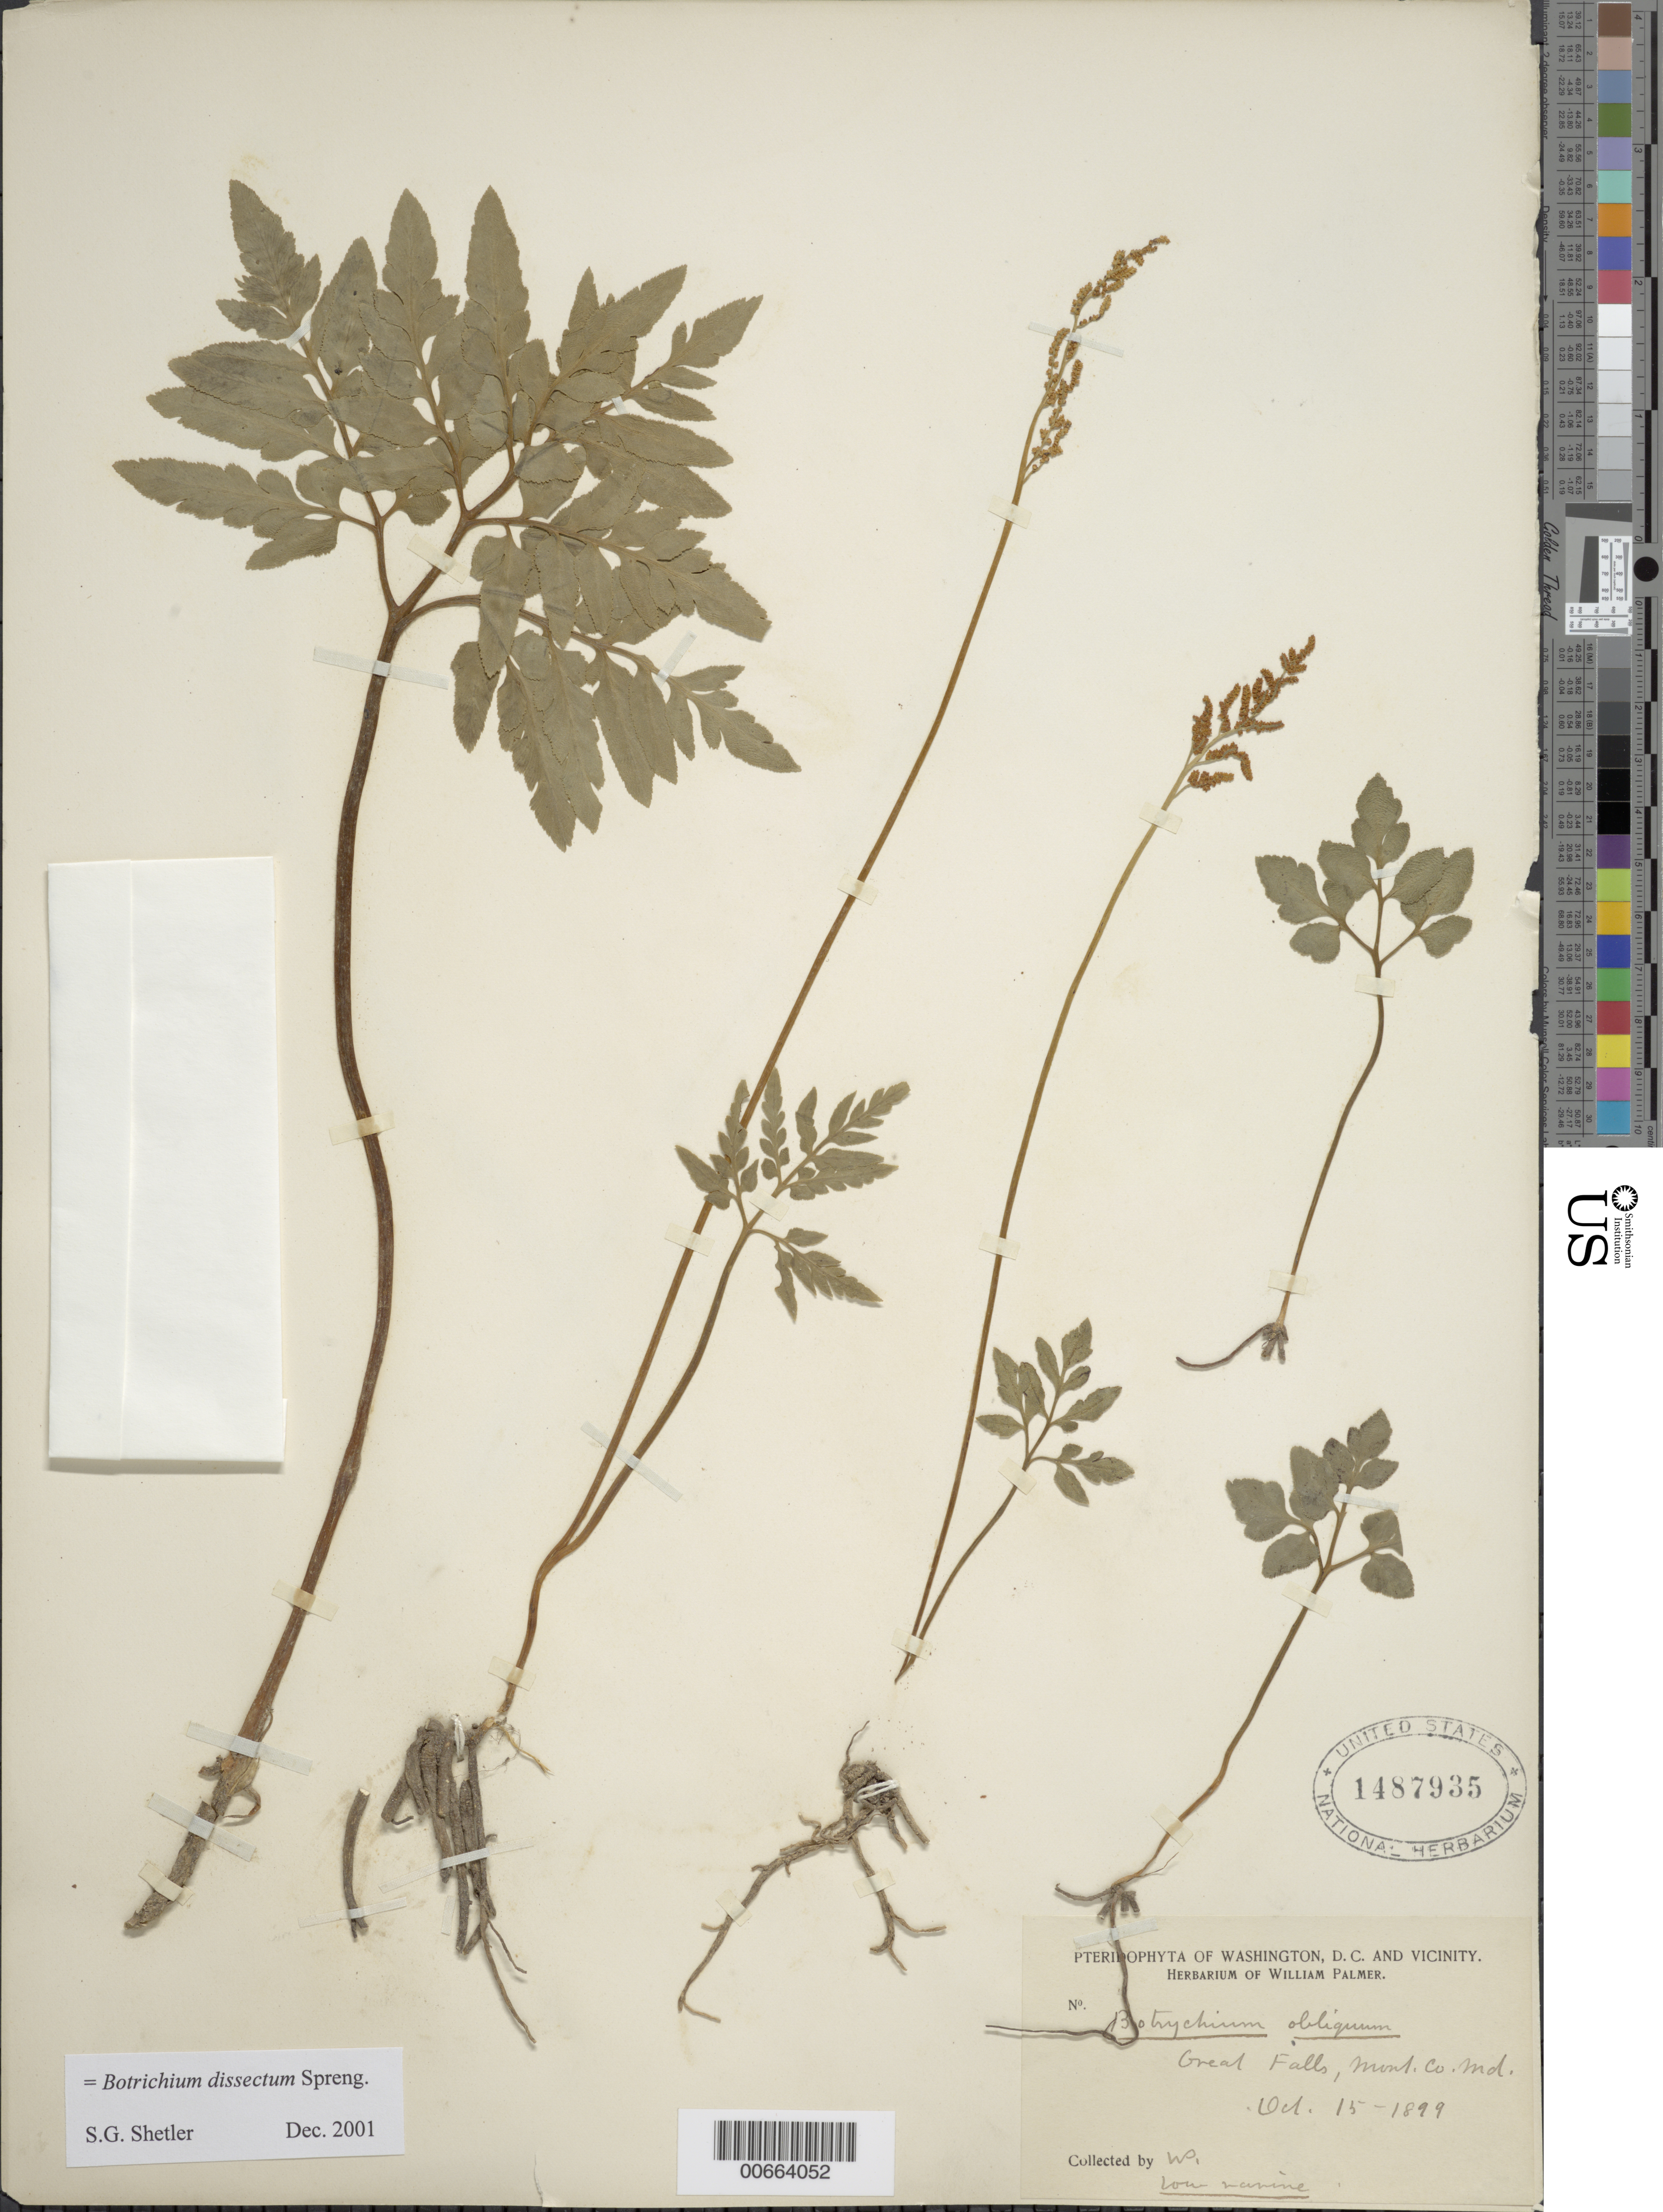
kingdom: Plantae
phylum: Tracheophyta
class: Polypodiopsida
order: Ophioglossales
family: Ophioglossaceae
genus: Botrychium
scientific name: Botrychium dissectum var. obliquum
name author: Clute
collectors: W. Palmer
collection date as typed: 15 Oct 1899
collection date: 1899-10-15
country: United States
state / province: Maryland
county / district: Montgomery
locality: Great Falls.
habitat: Low ravine.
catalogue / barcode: US 1487935